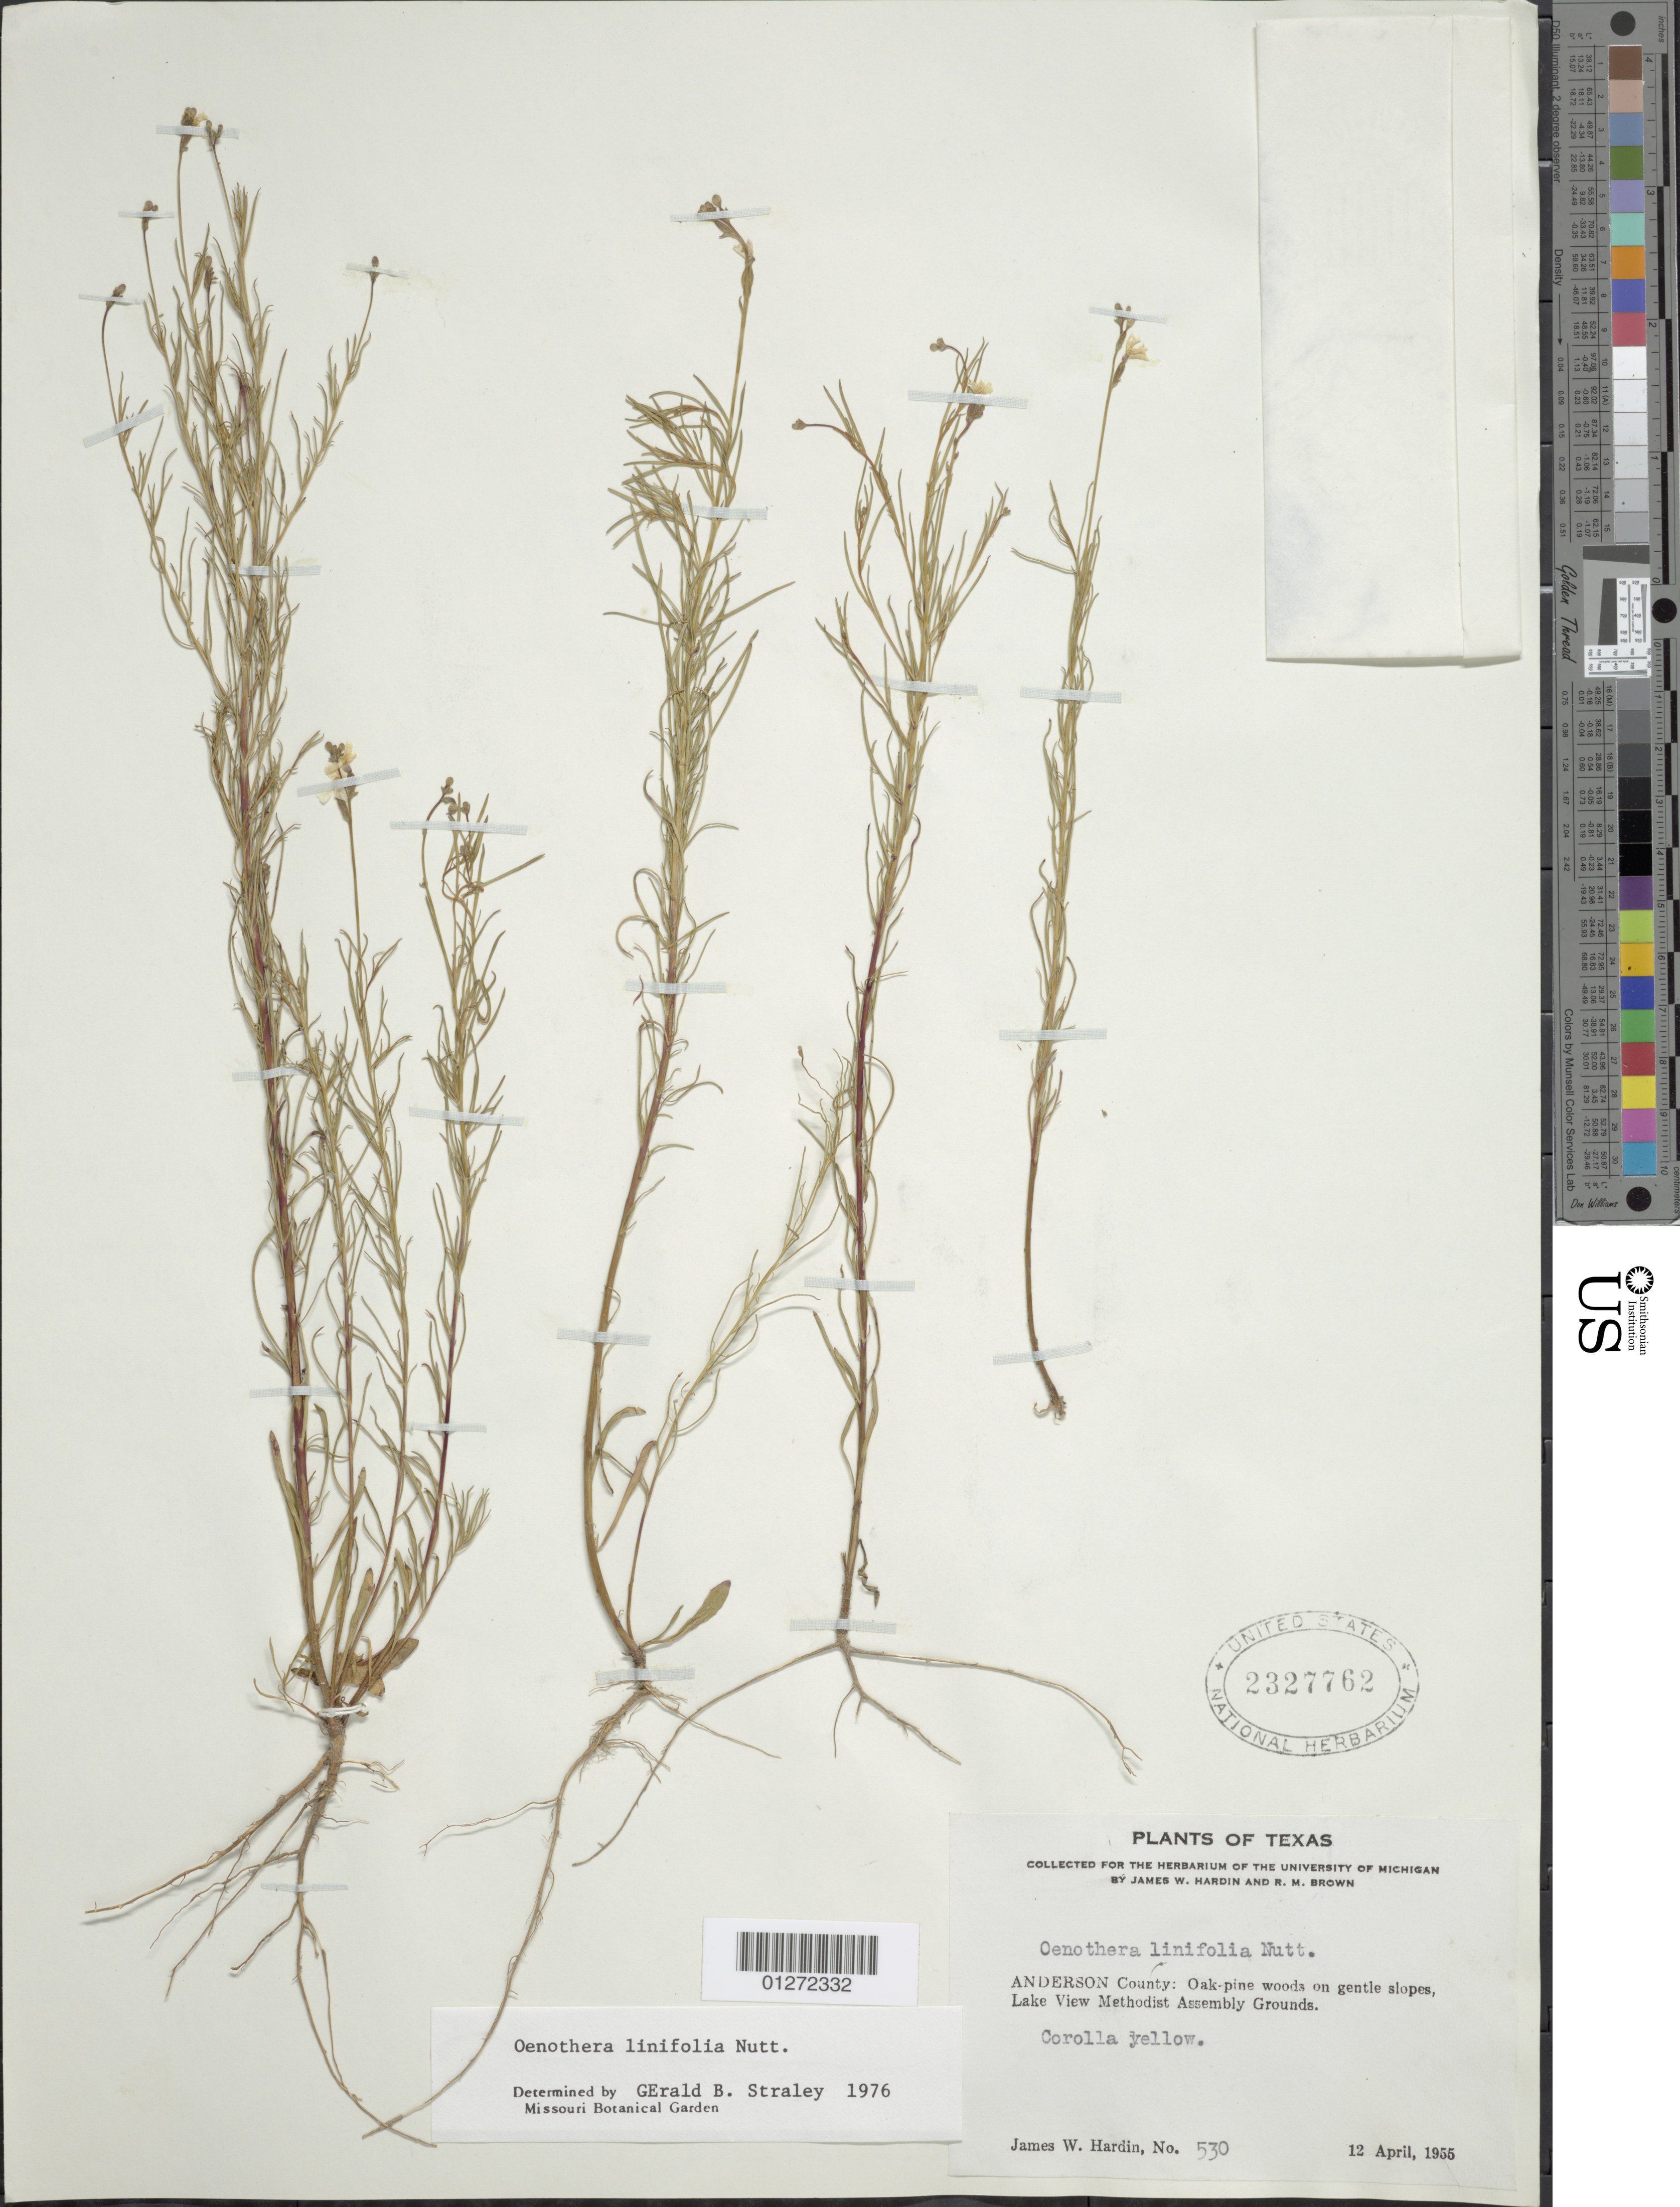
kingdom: Plantae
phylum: Tracheophyta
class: Magnoliopsida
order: Myrtales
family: Onagraceae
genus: Oenothera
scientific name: Oenothera linifolia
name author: Nutt.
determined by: Straley, G. B.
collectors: J. Hardin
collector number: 530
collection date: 1955-04-12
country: United States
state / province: Texas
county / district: Anderson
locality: Lake View Methodist Assembly Grounds.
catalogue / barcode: US 2327762